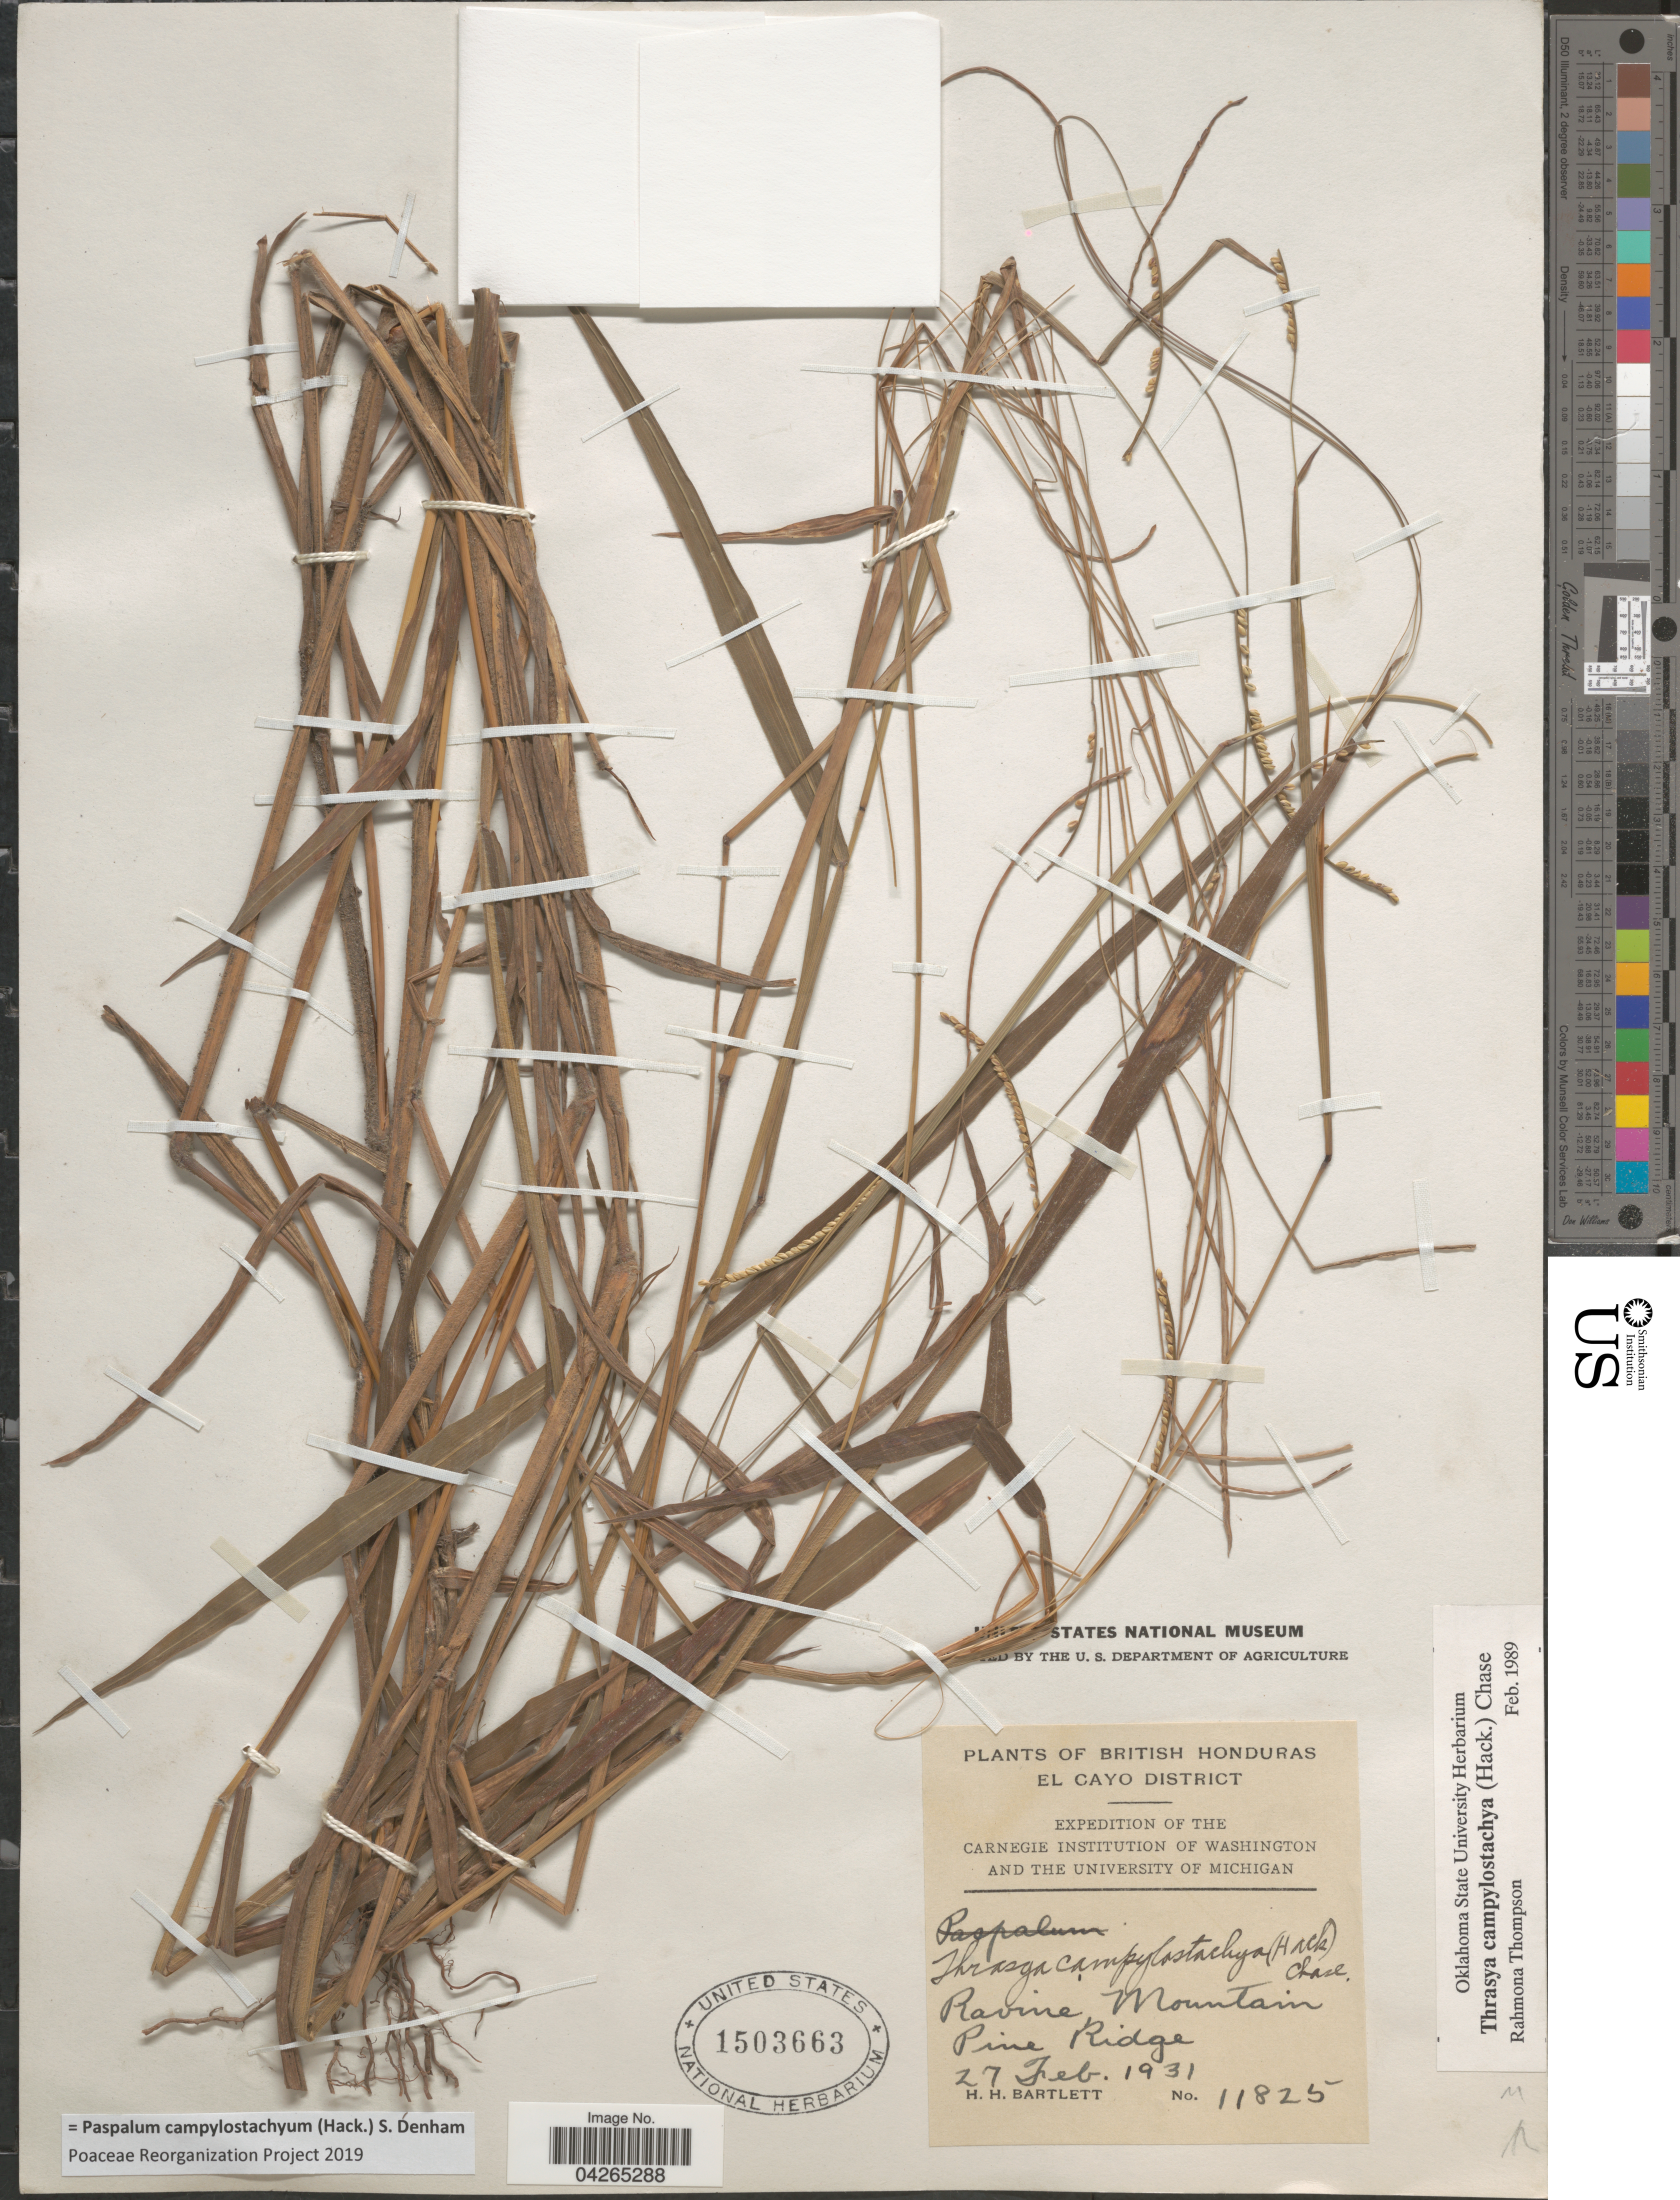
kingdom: Plantae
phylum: Tracheophyta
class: Liliopsida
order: Poales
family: Poaceae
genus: Paspalum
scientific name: Paspalum campylostachyum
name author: (Hack.) S. Denham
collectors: H. H. Bartlett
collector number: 11825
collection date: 1931-02-27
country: Belize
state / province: Cayo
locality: British Honduras. El Cayo District. Expedition of the Carnegie Institution of Washington and the University of Michigan. Ravine, Mountain Pine Ridge.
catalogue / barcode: US 1503663